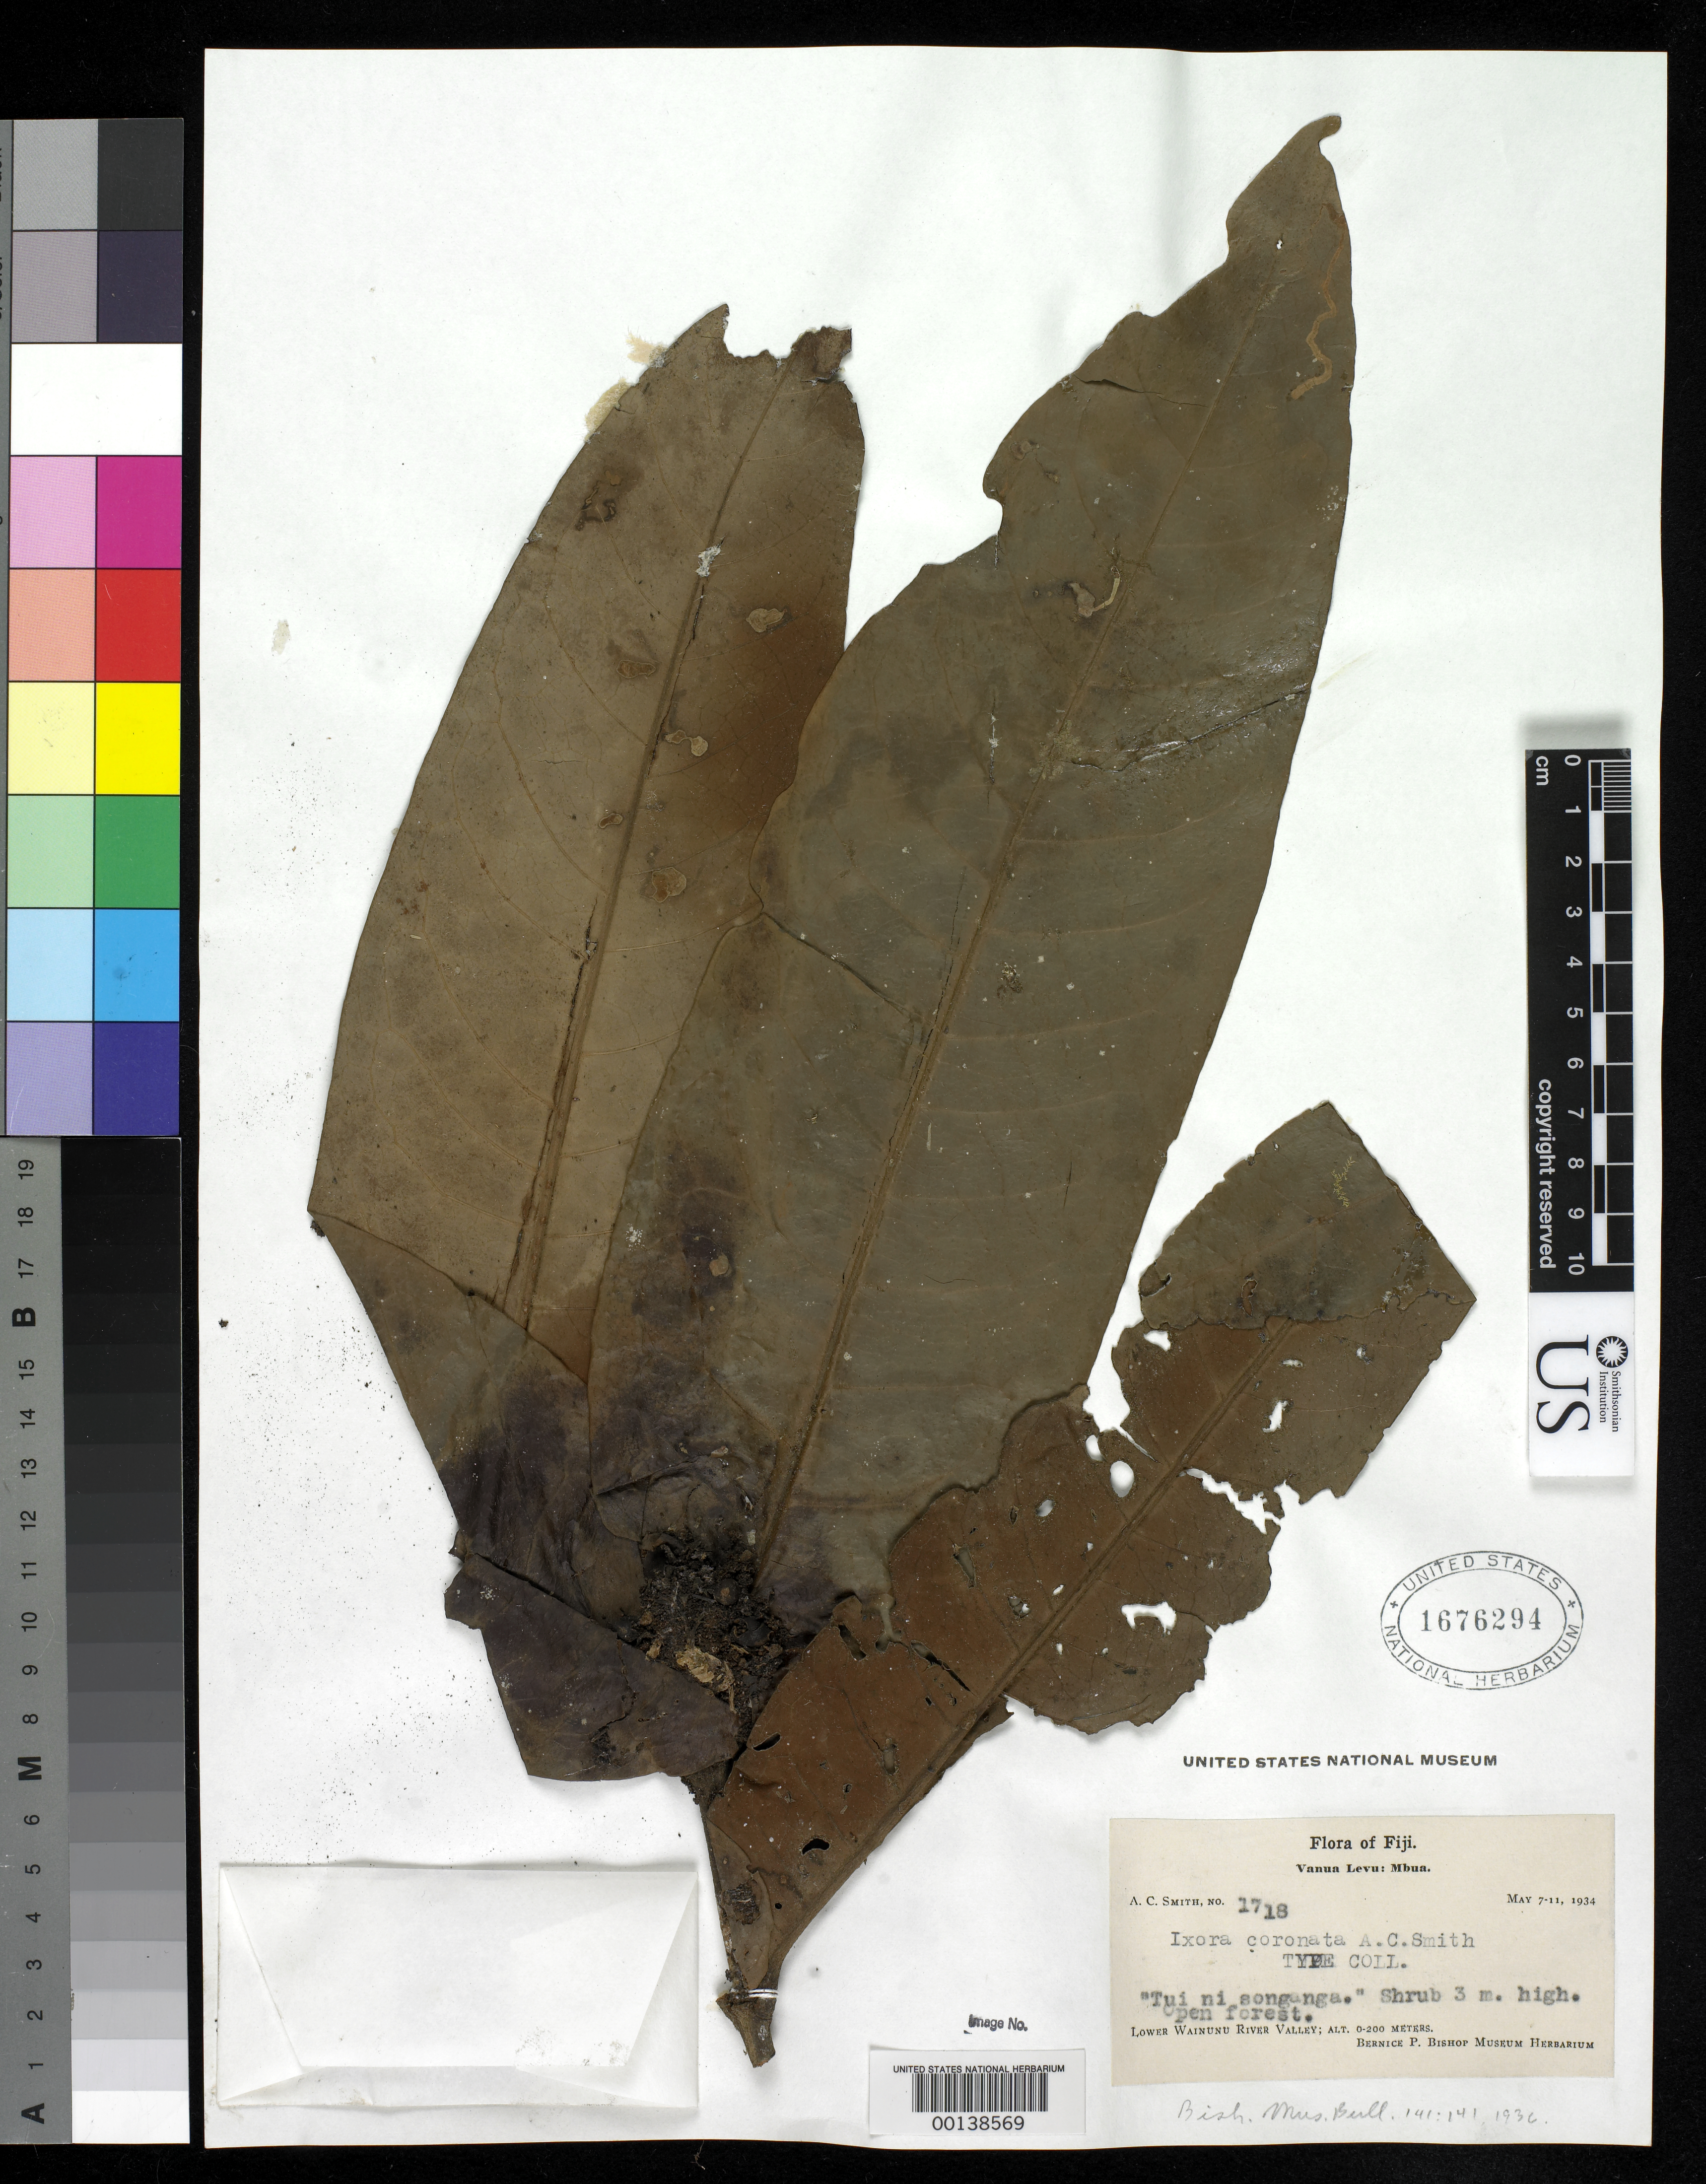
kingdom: Plantae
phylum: Tracheophyta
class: Magnoliopsida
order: Gentianales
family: Rubiaceae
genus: Ixora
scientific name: Ixora coronata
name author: A.C. Sm.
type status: Isotype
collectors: A. C. Smith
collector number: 1718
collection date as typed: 07 May 1934 to 11 May 1934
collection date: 1934-05-07/1934-05-11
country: Fiji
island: Vanua Levu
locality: Mbua, lower Wainunu River valley. [Vanua Levu Group]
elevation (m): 0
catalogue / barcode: US 1676294